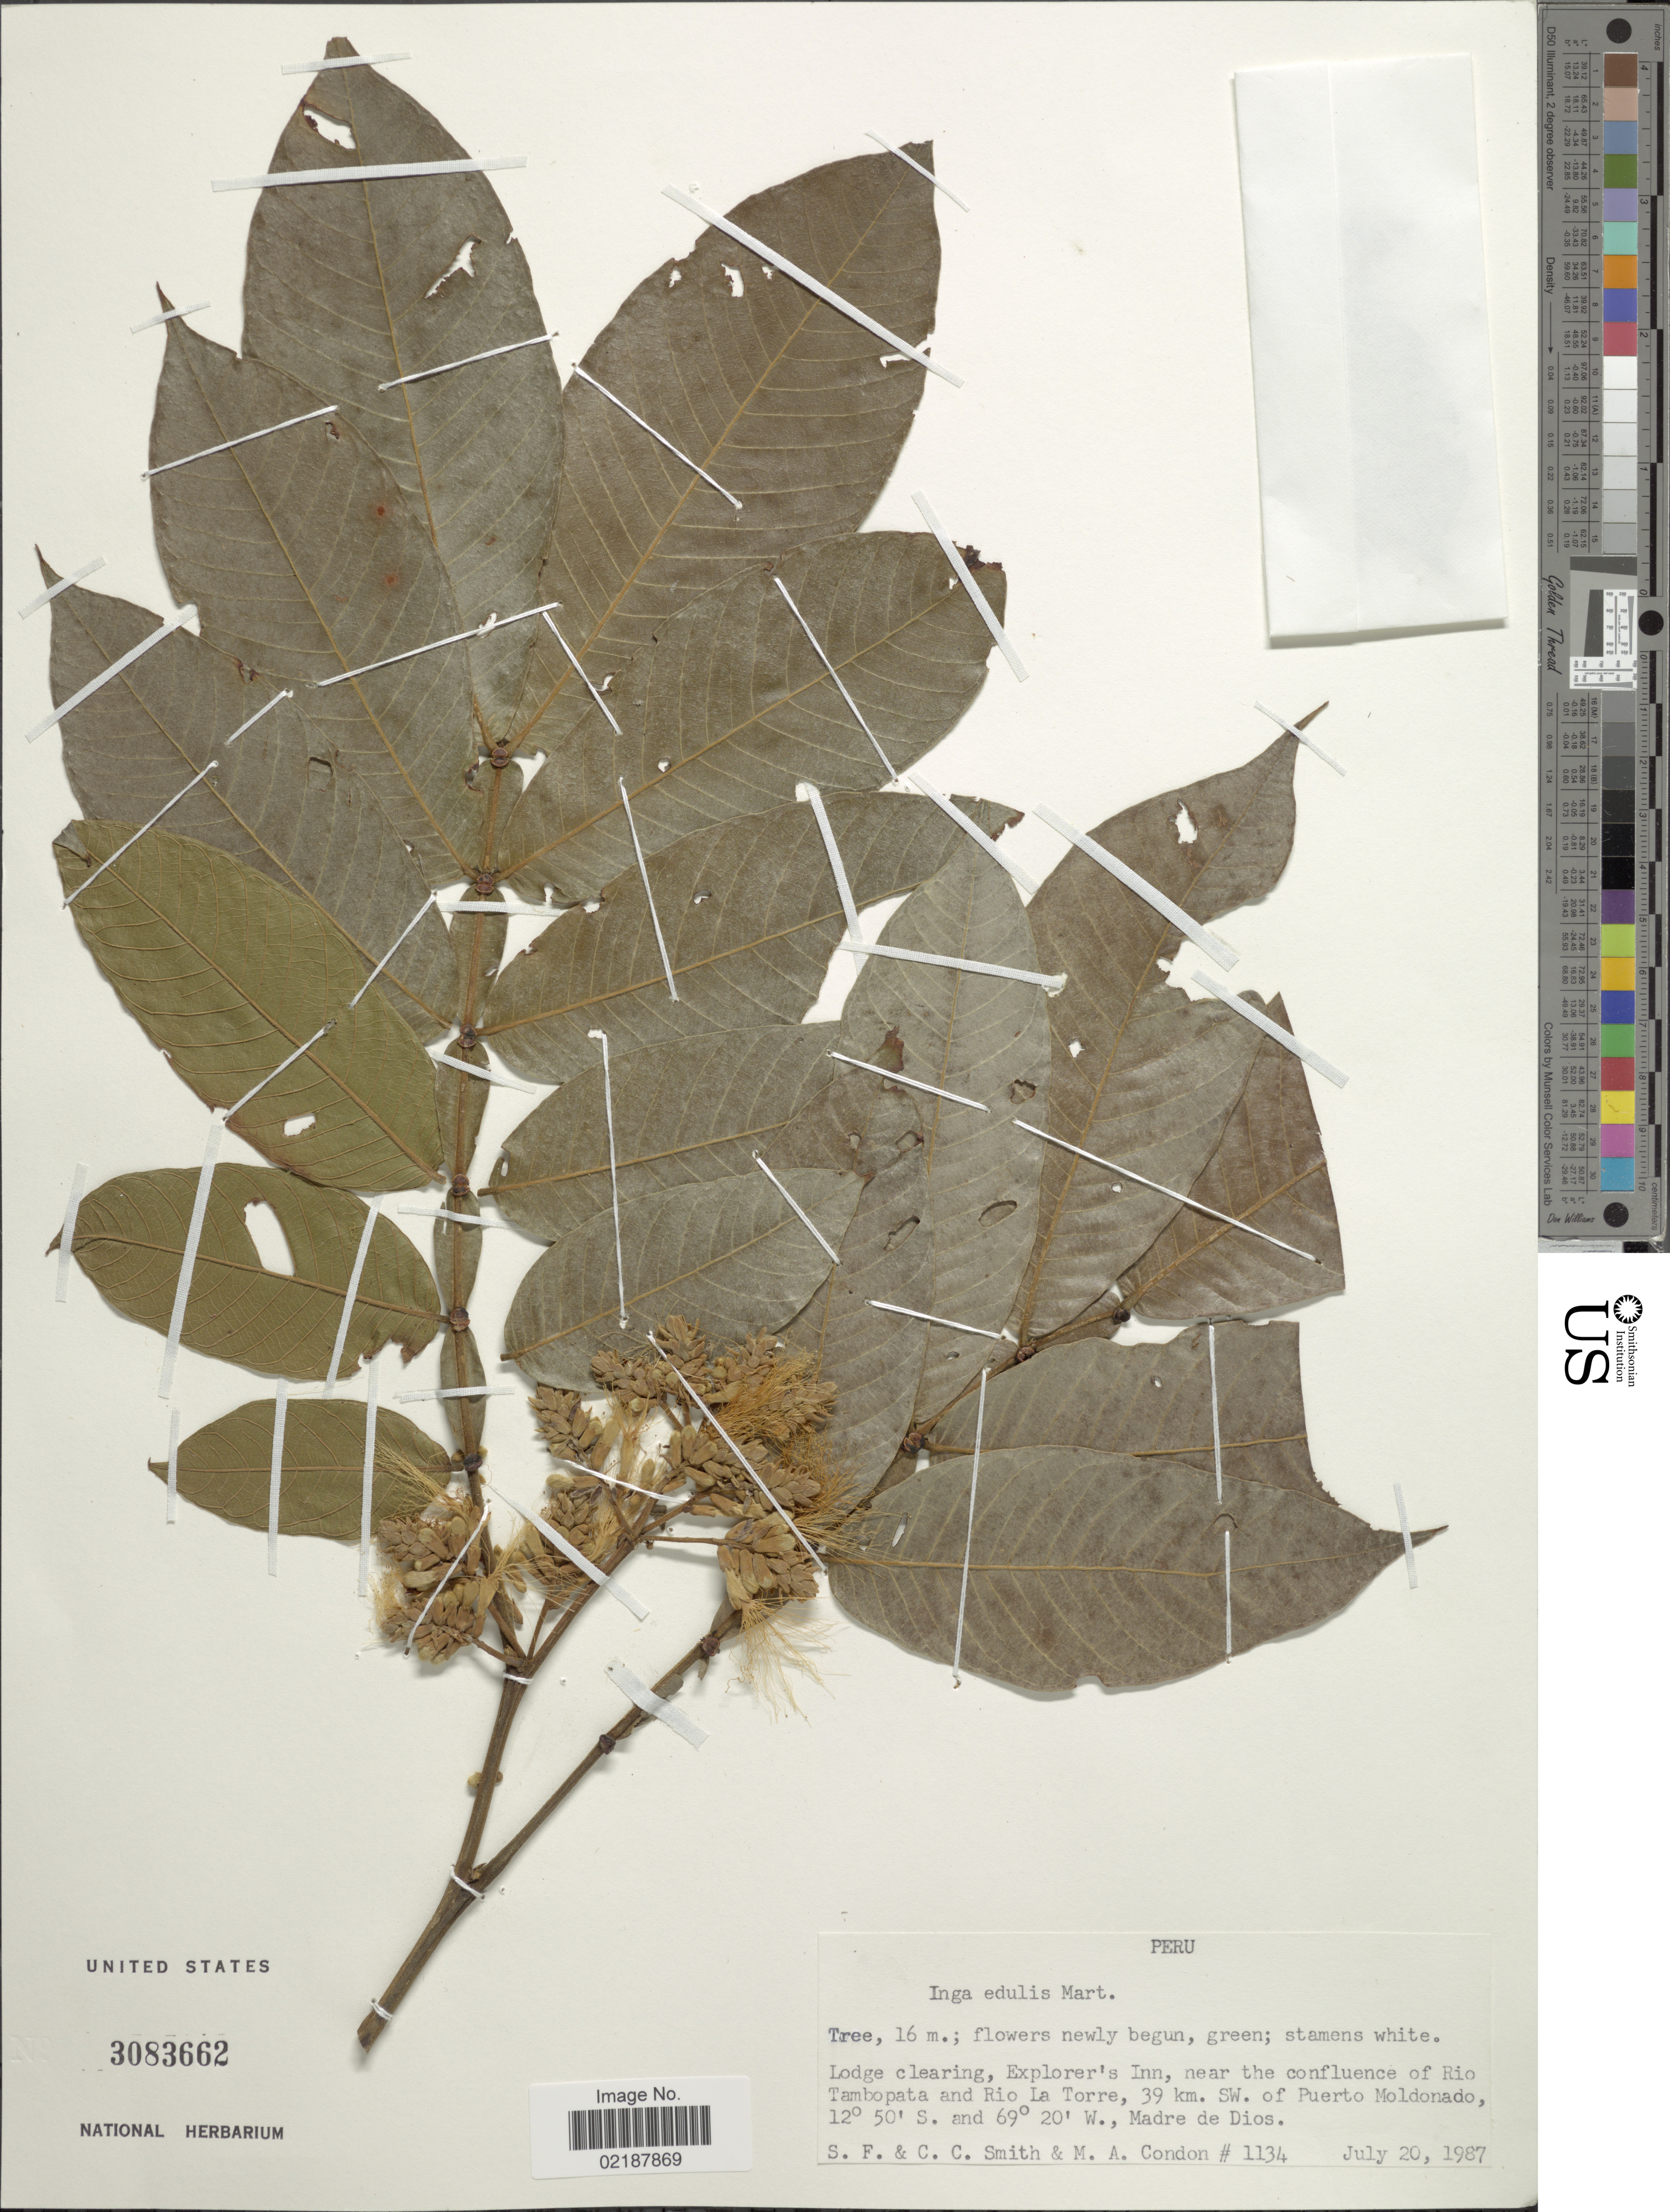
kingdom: Plantae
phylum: Tracheophyta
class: Magnoliopsida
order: Fabales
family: Fabaceae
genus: Inga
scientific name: Inga edulis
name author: Mart.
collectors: S.F. Smith, C. C. Smith & M. Condon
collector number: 1134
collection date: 1987-07-20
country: Peru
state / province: Madre de Dios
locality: Lodge clearing, Explorer's Inn, near the confluence of Rio Tambopata and Rio La Torre, 39 km. SW. of Puerto Moldonado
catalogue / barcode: US 3083662